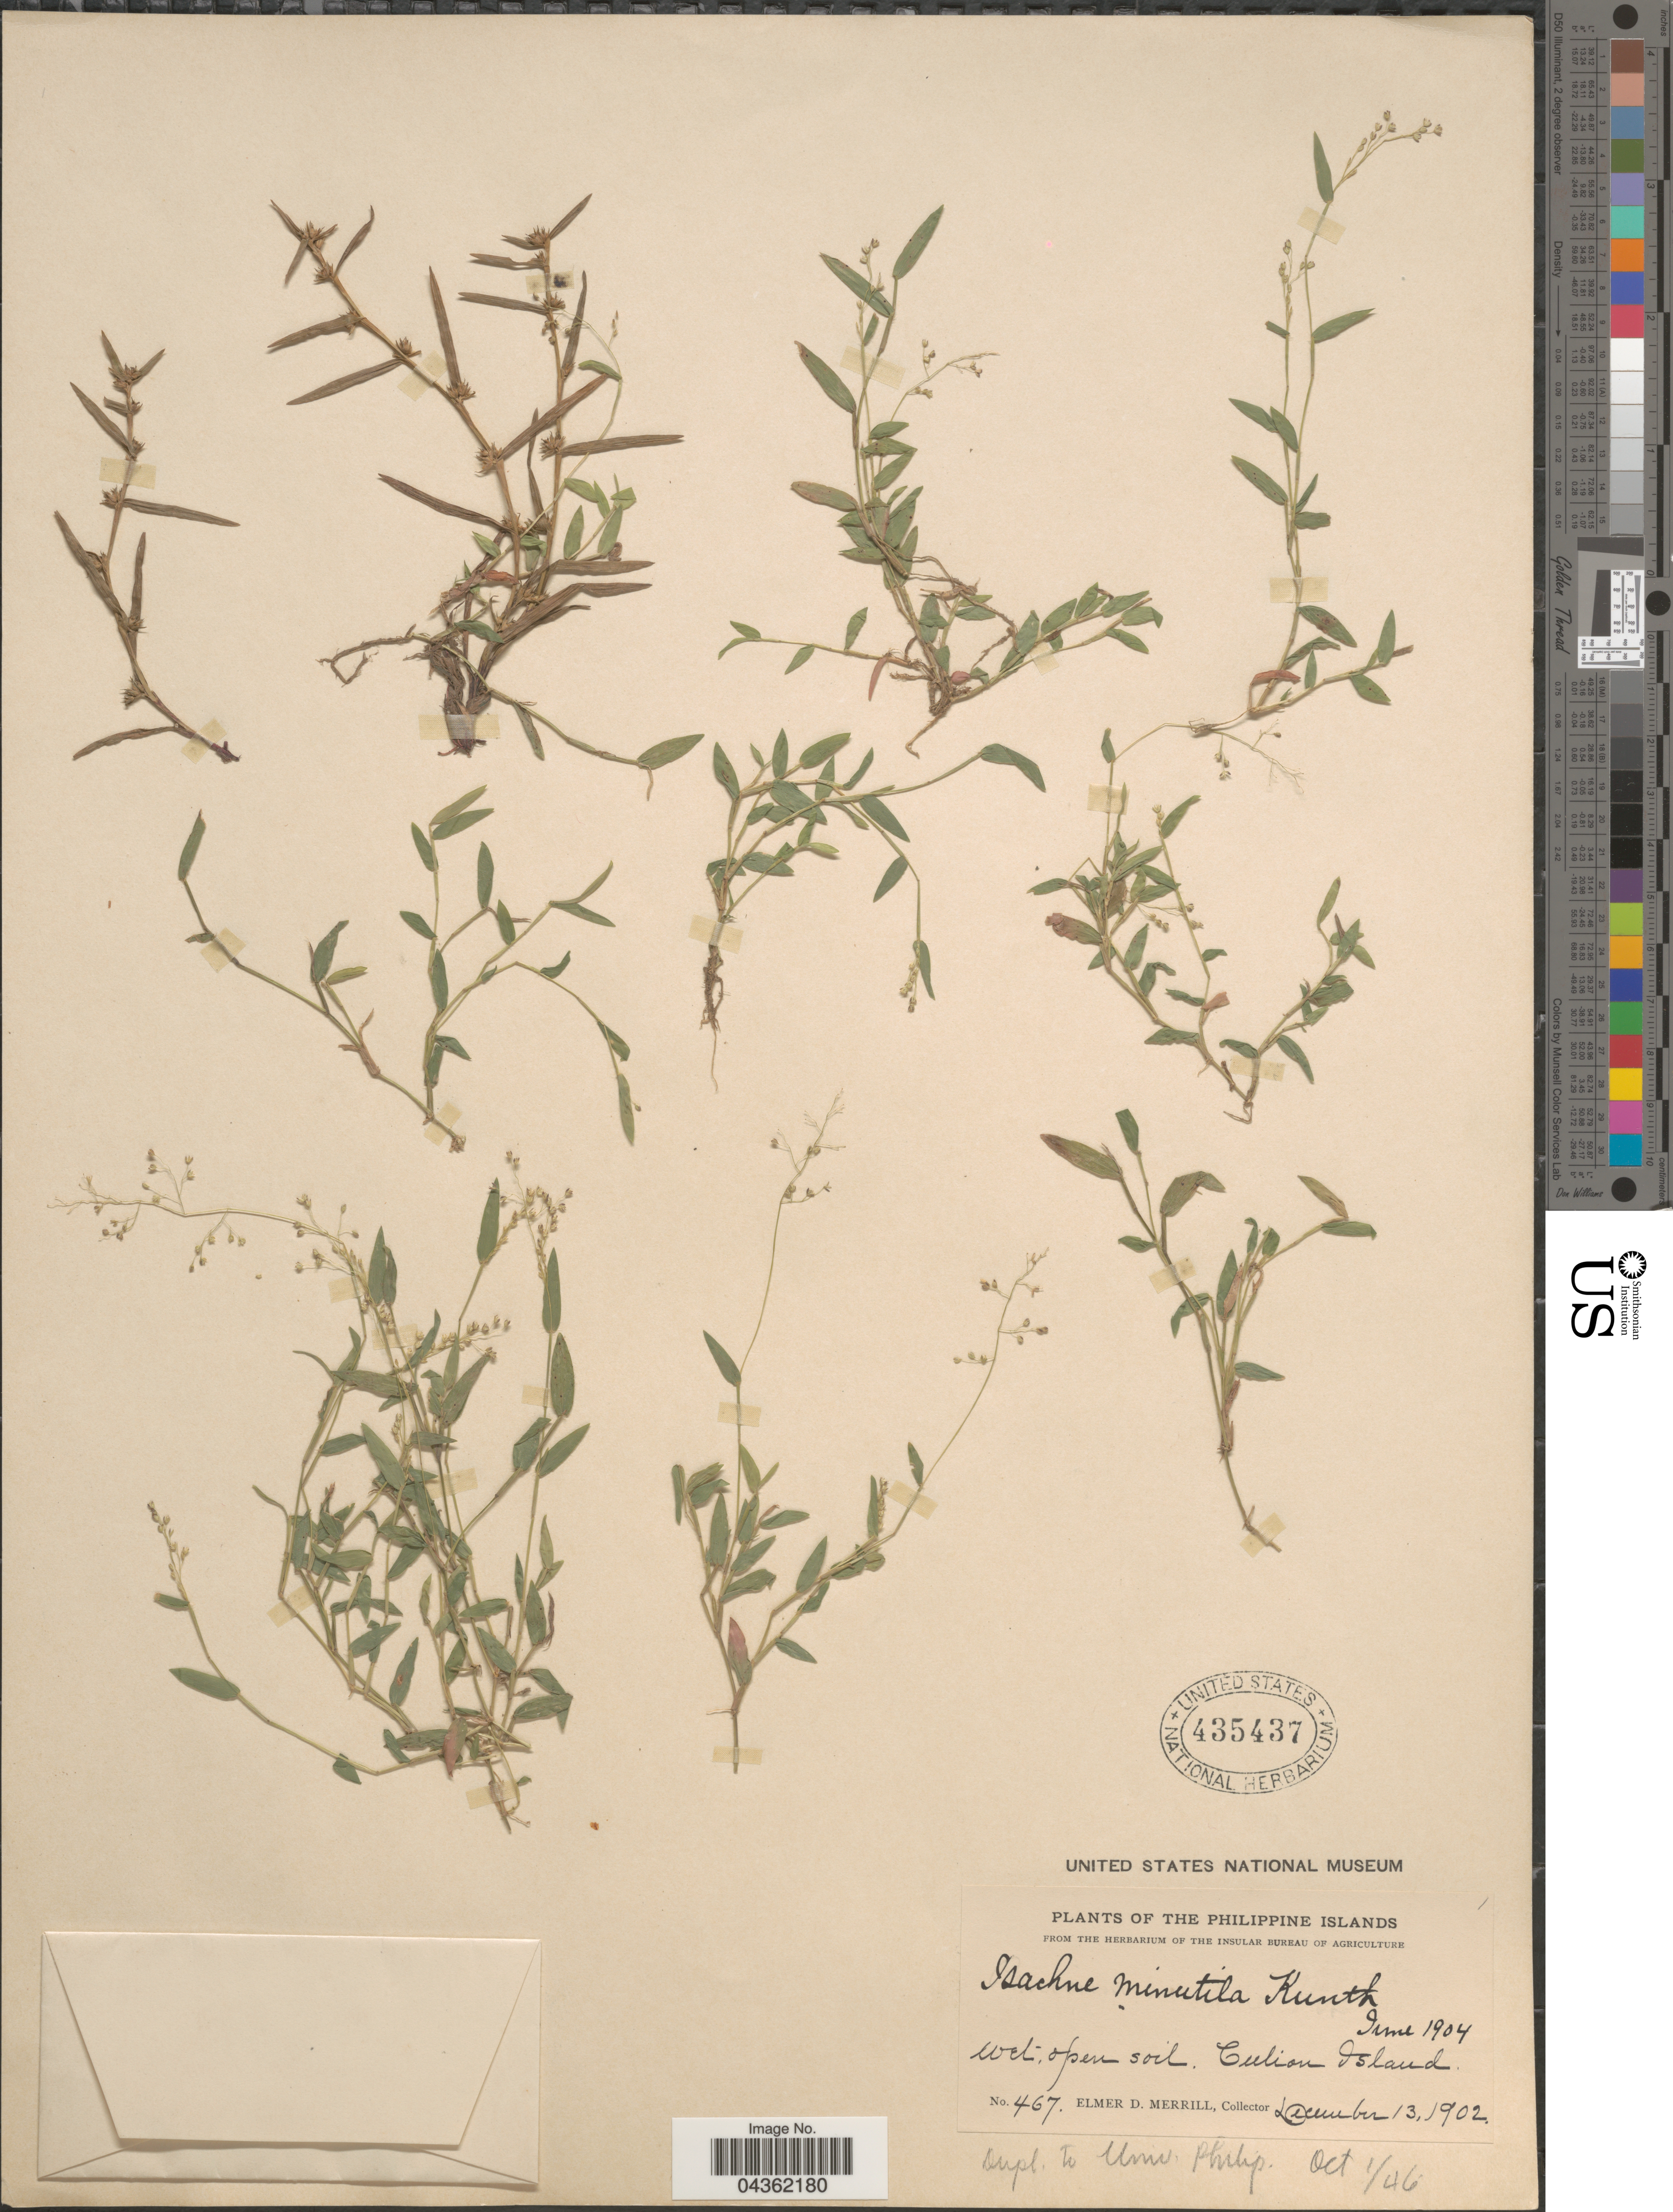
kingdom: Plantae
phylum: Tracheophyta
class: Liliopsida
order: Poales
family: Poaceae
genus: Isachne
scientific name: Isachne minutula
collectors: E. D. Merrill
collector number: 467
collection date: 1902-12-13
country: Philippines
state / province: Mimaropa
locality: Philippine Islands. Wet, open soil. Culion Island.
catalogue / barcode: US 435437